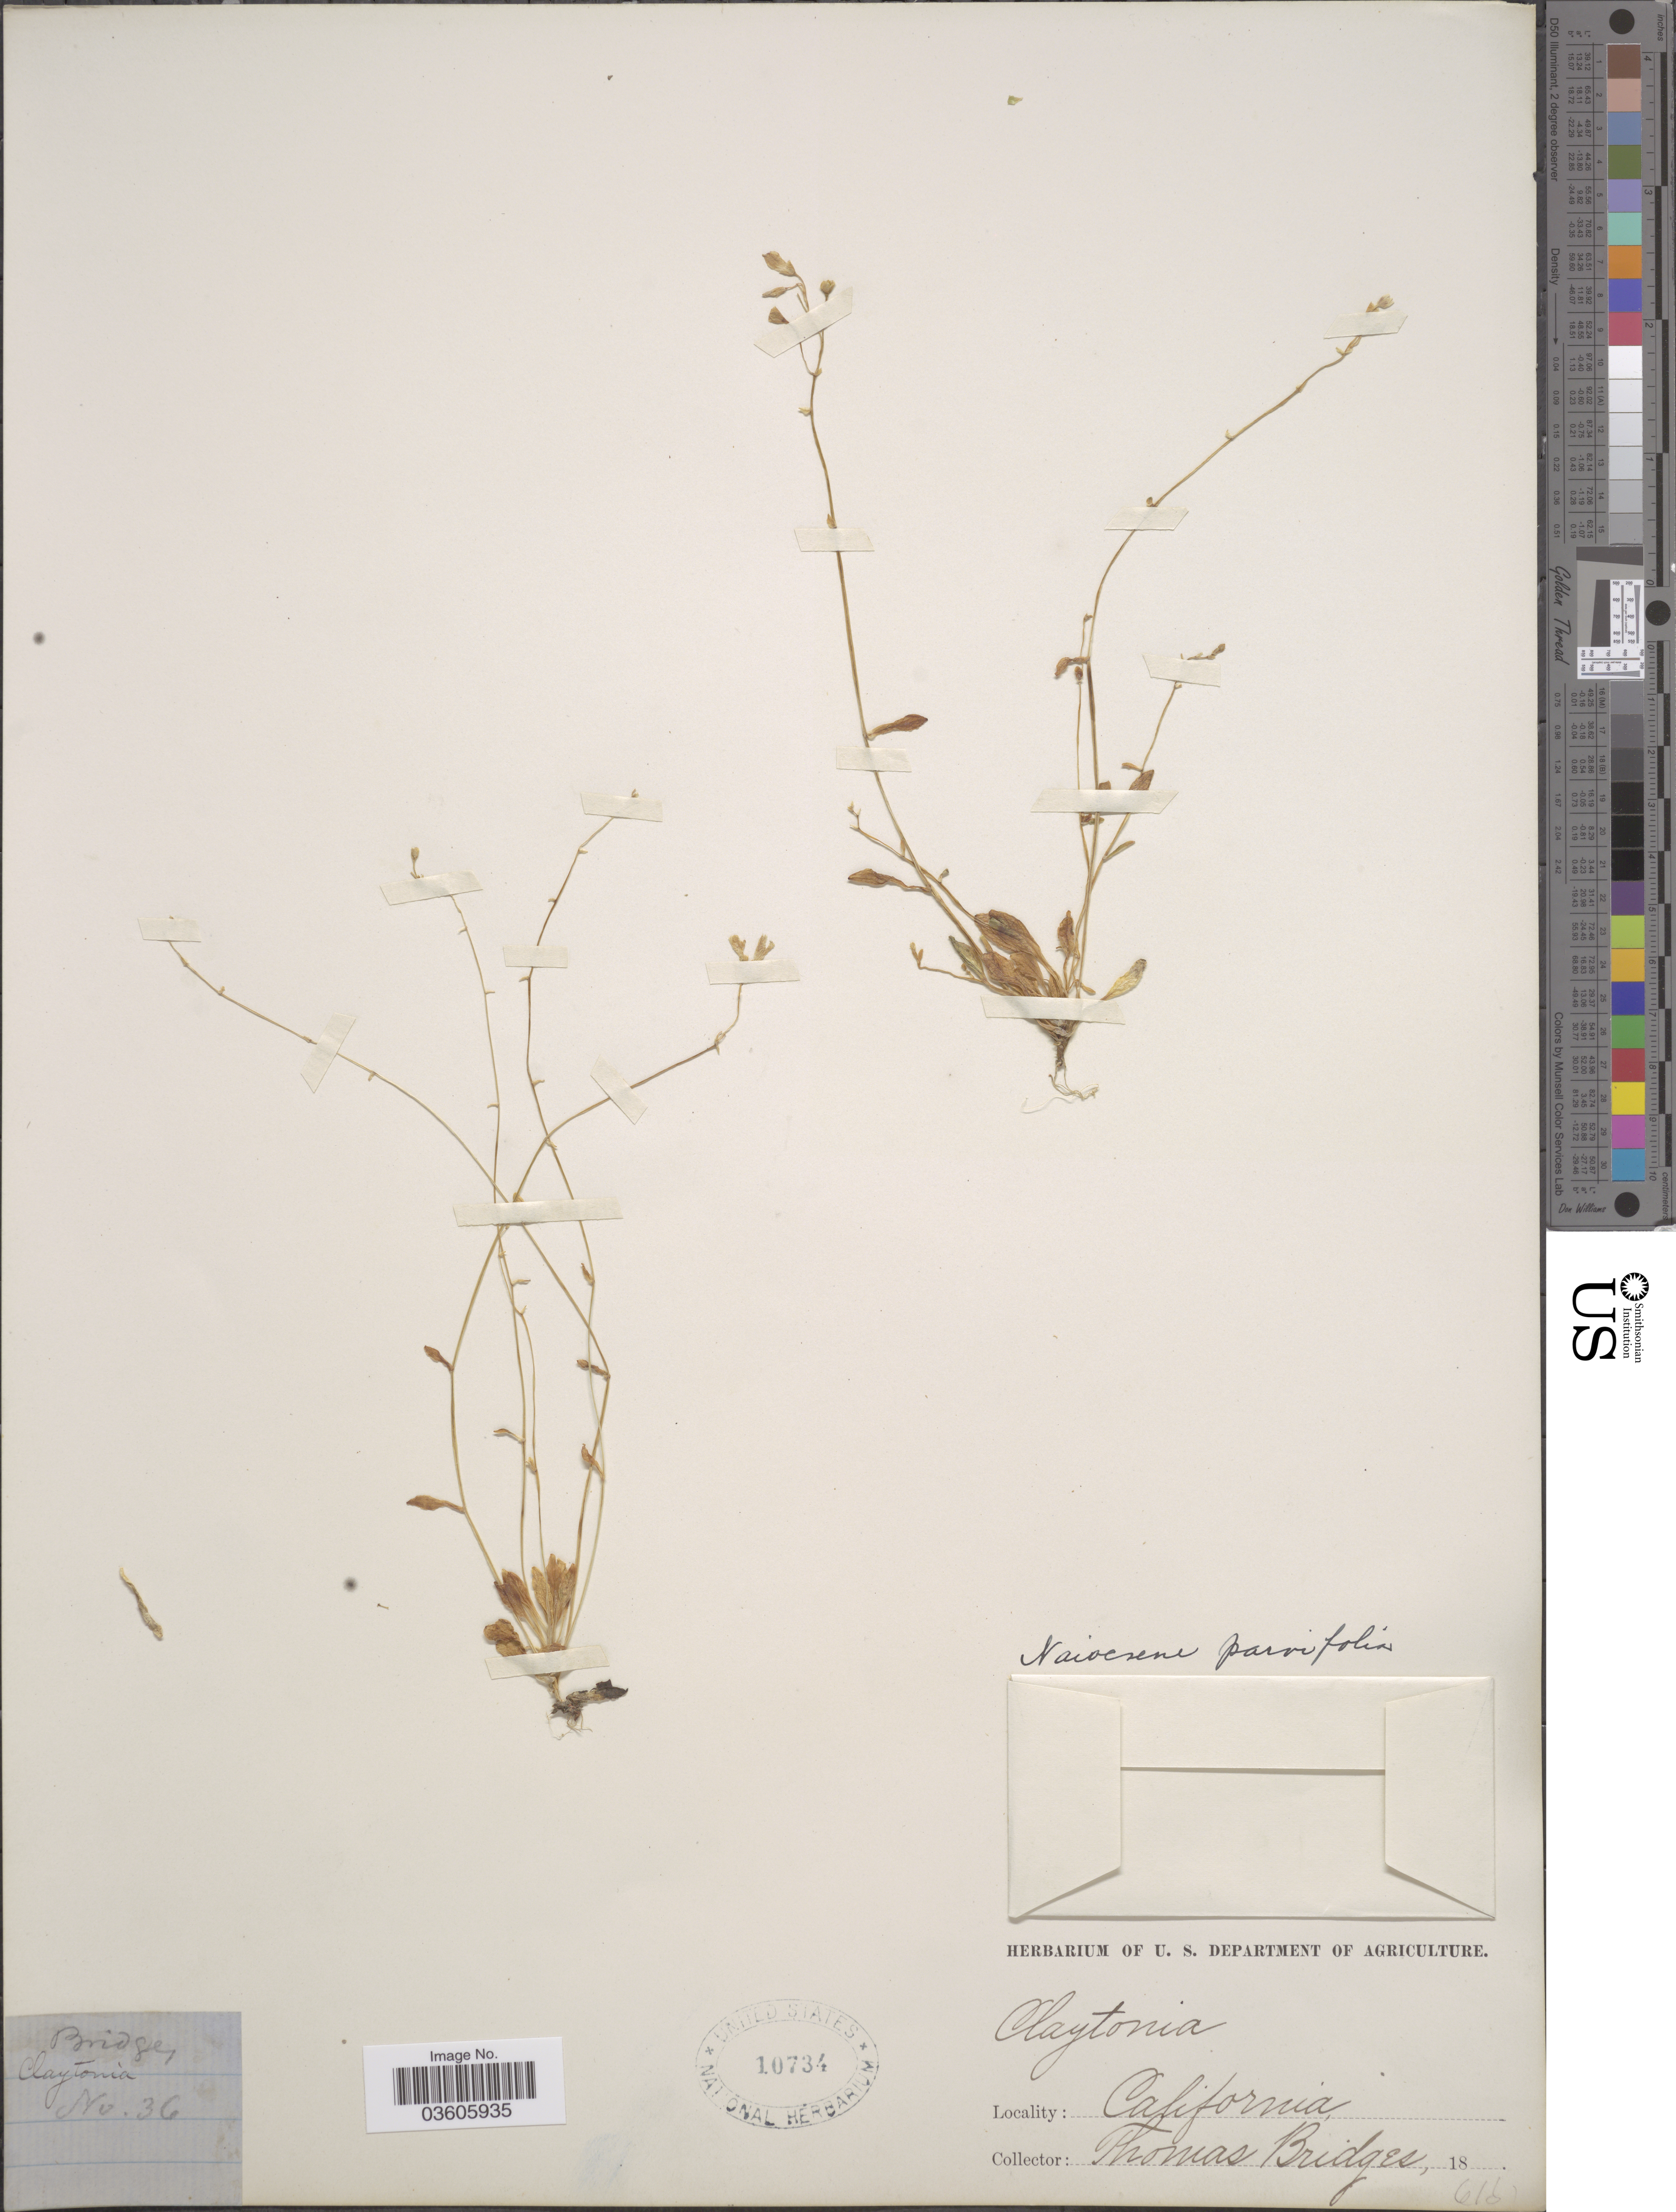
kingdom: Plantae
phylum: Tracheophyta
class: Magnoliopsida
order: Caryophyllales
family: Montiaceae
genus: Montia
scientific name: Montia parvifolia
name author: (Moc. ex DC.) Greene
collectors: T. Bridges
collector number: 36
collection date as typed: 18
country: United States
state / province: California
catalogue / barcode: US 10734